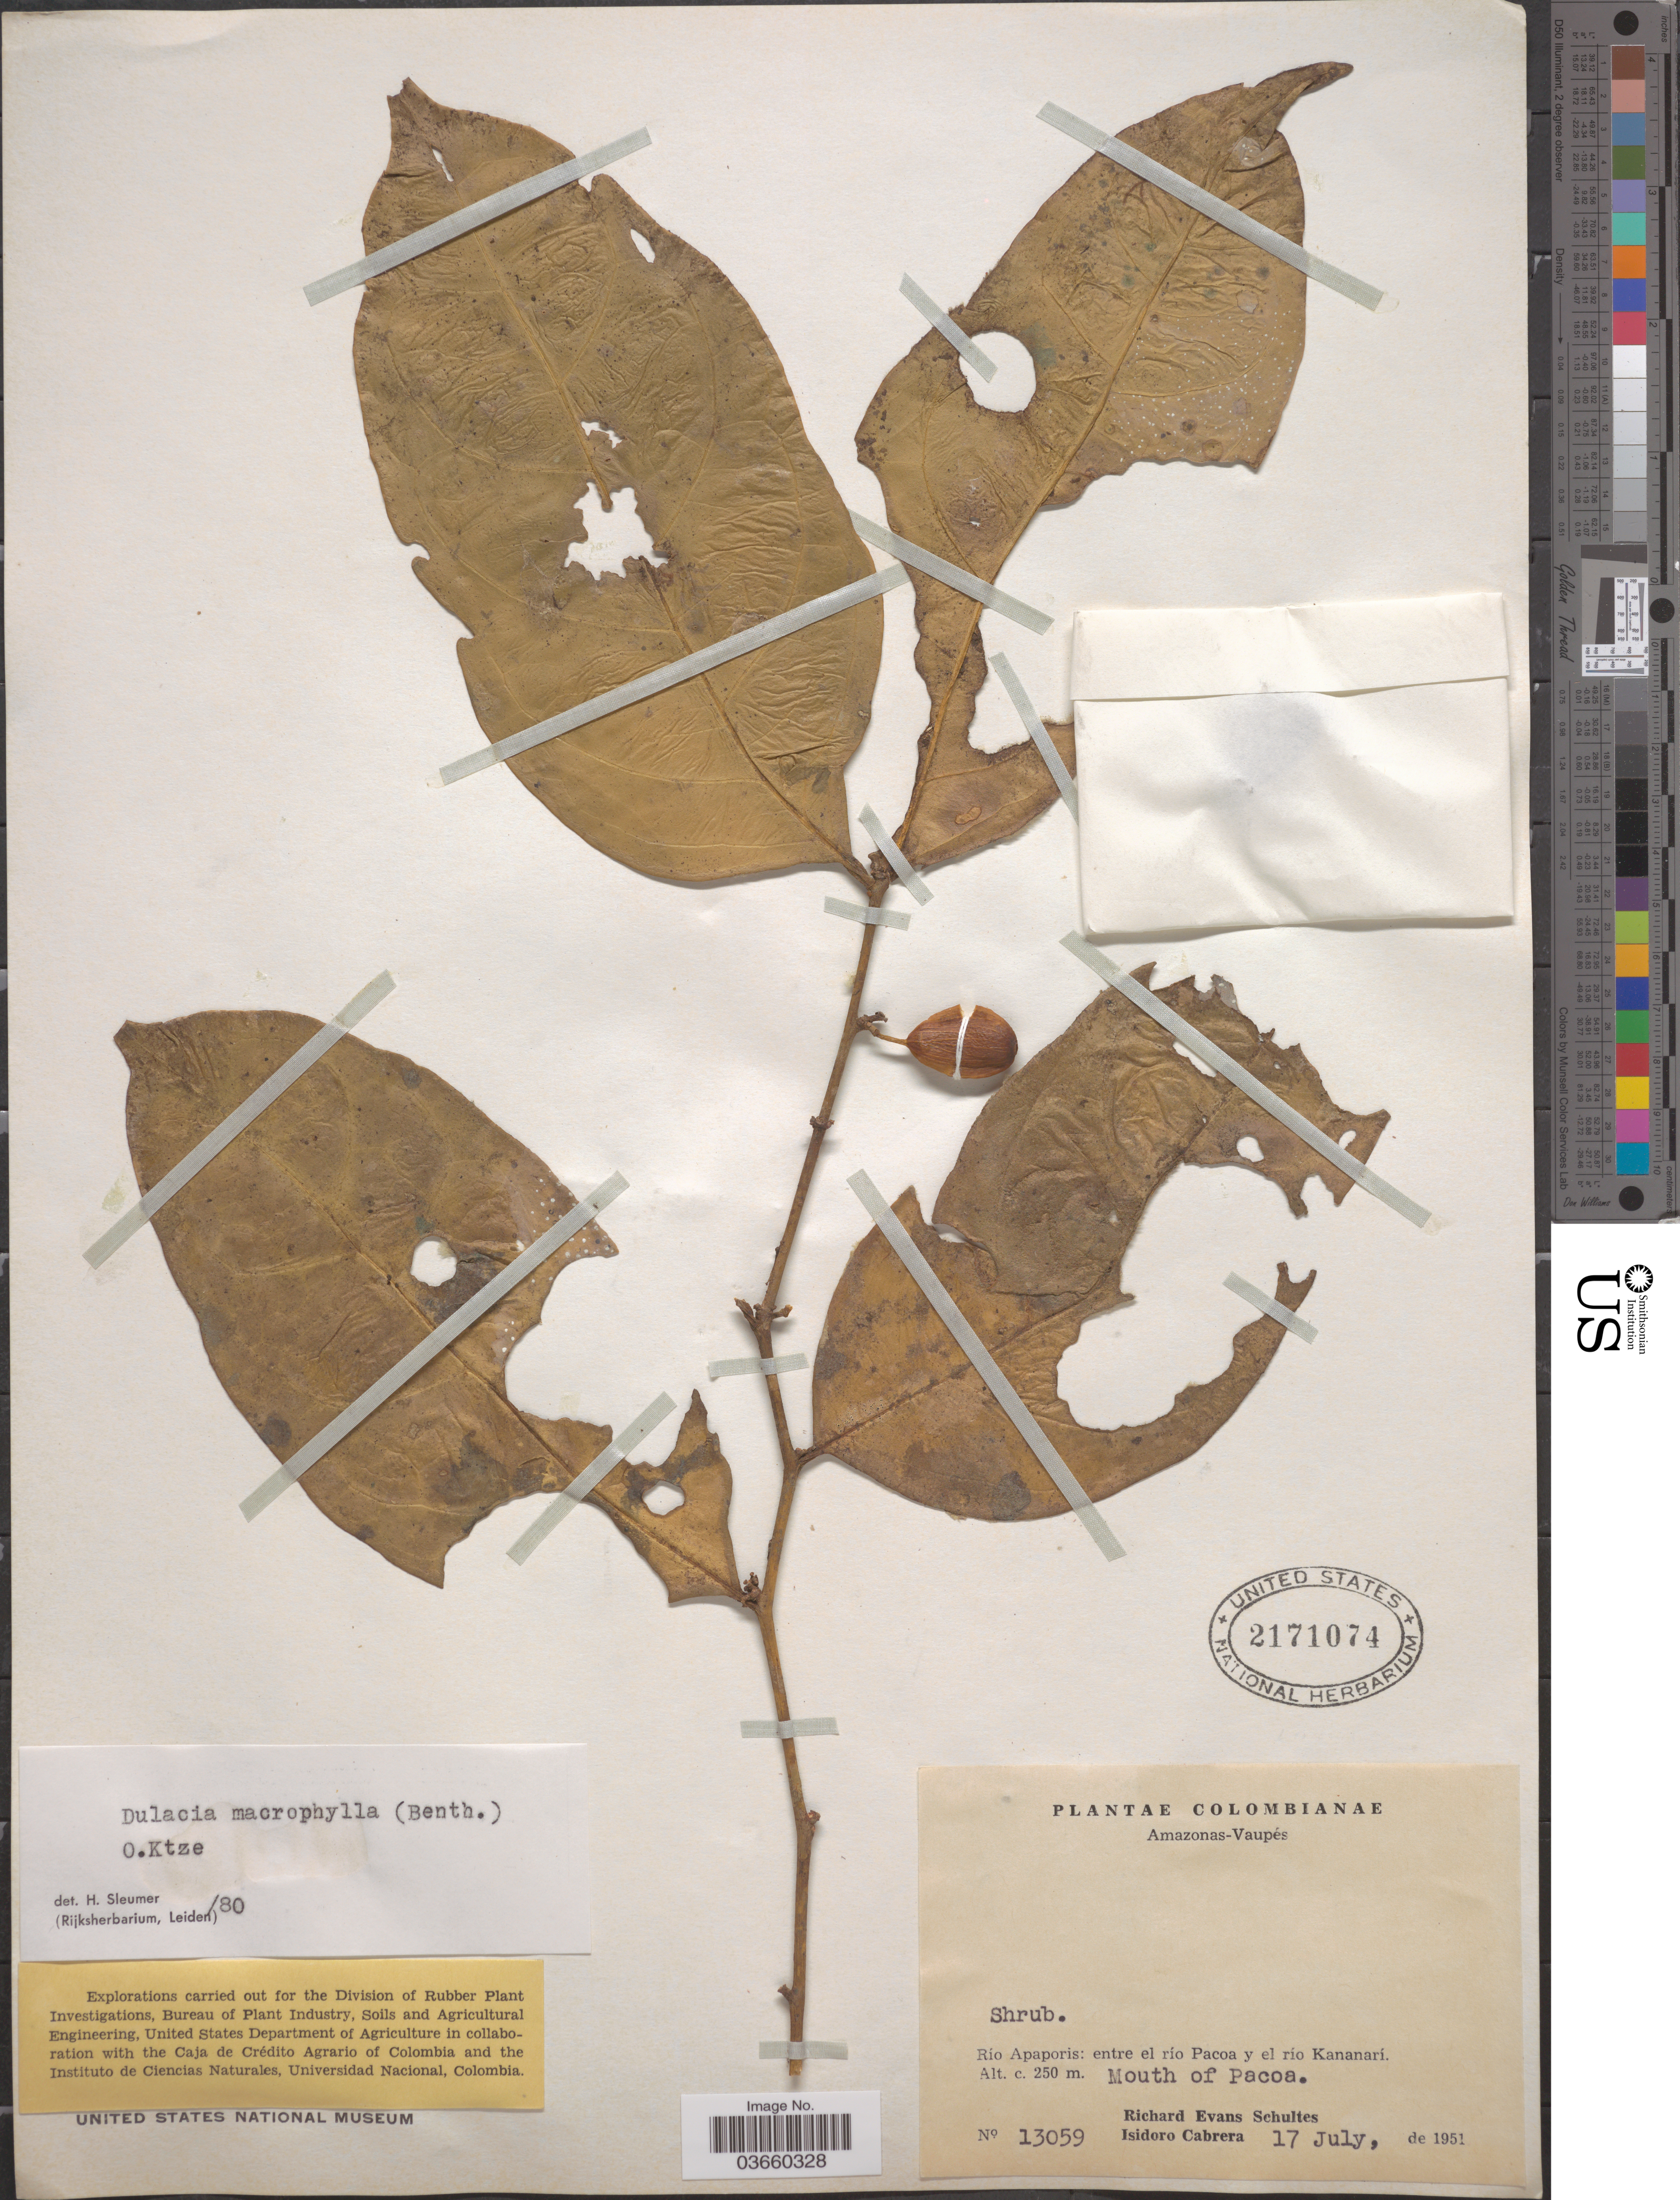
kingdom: Plantae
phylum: Tracheophyta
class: Magnoliopsida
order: Santalales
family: Olacaceae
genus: Dulacia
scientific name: Dulacia macrophylla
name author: (Benth.) Kuntze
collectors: R. E. Schultes & I. Cabrera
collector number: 13059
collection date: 1951-07-17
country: Colombia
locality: Amazonas-Vaupés. Río Apaporis: entre el río Pacoa y el río Kananarí. Mouth of Pacoa.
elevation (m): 250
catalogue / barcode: US 2171074